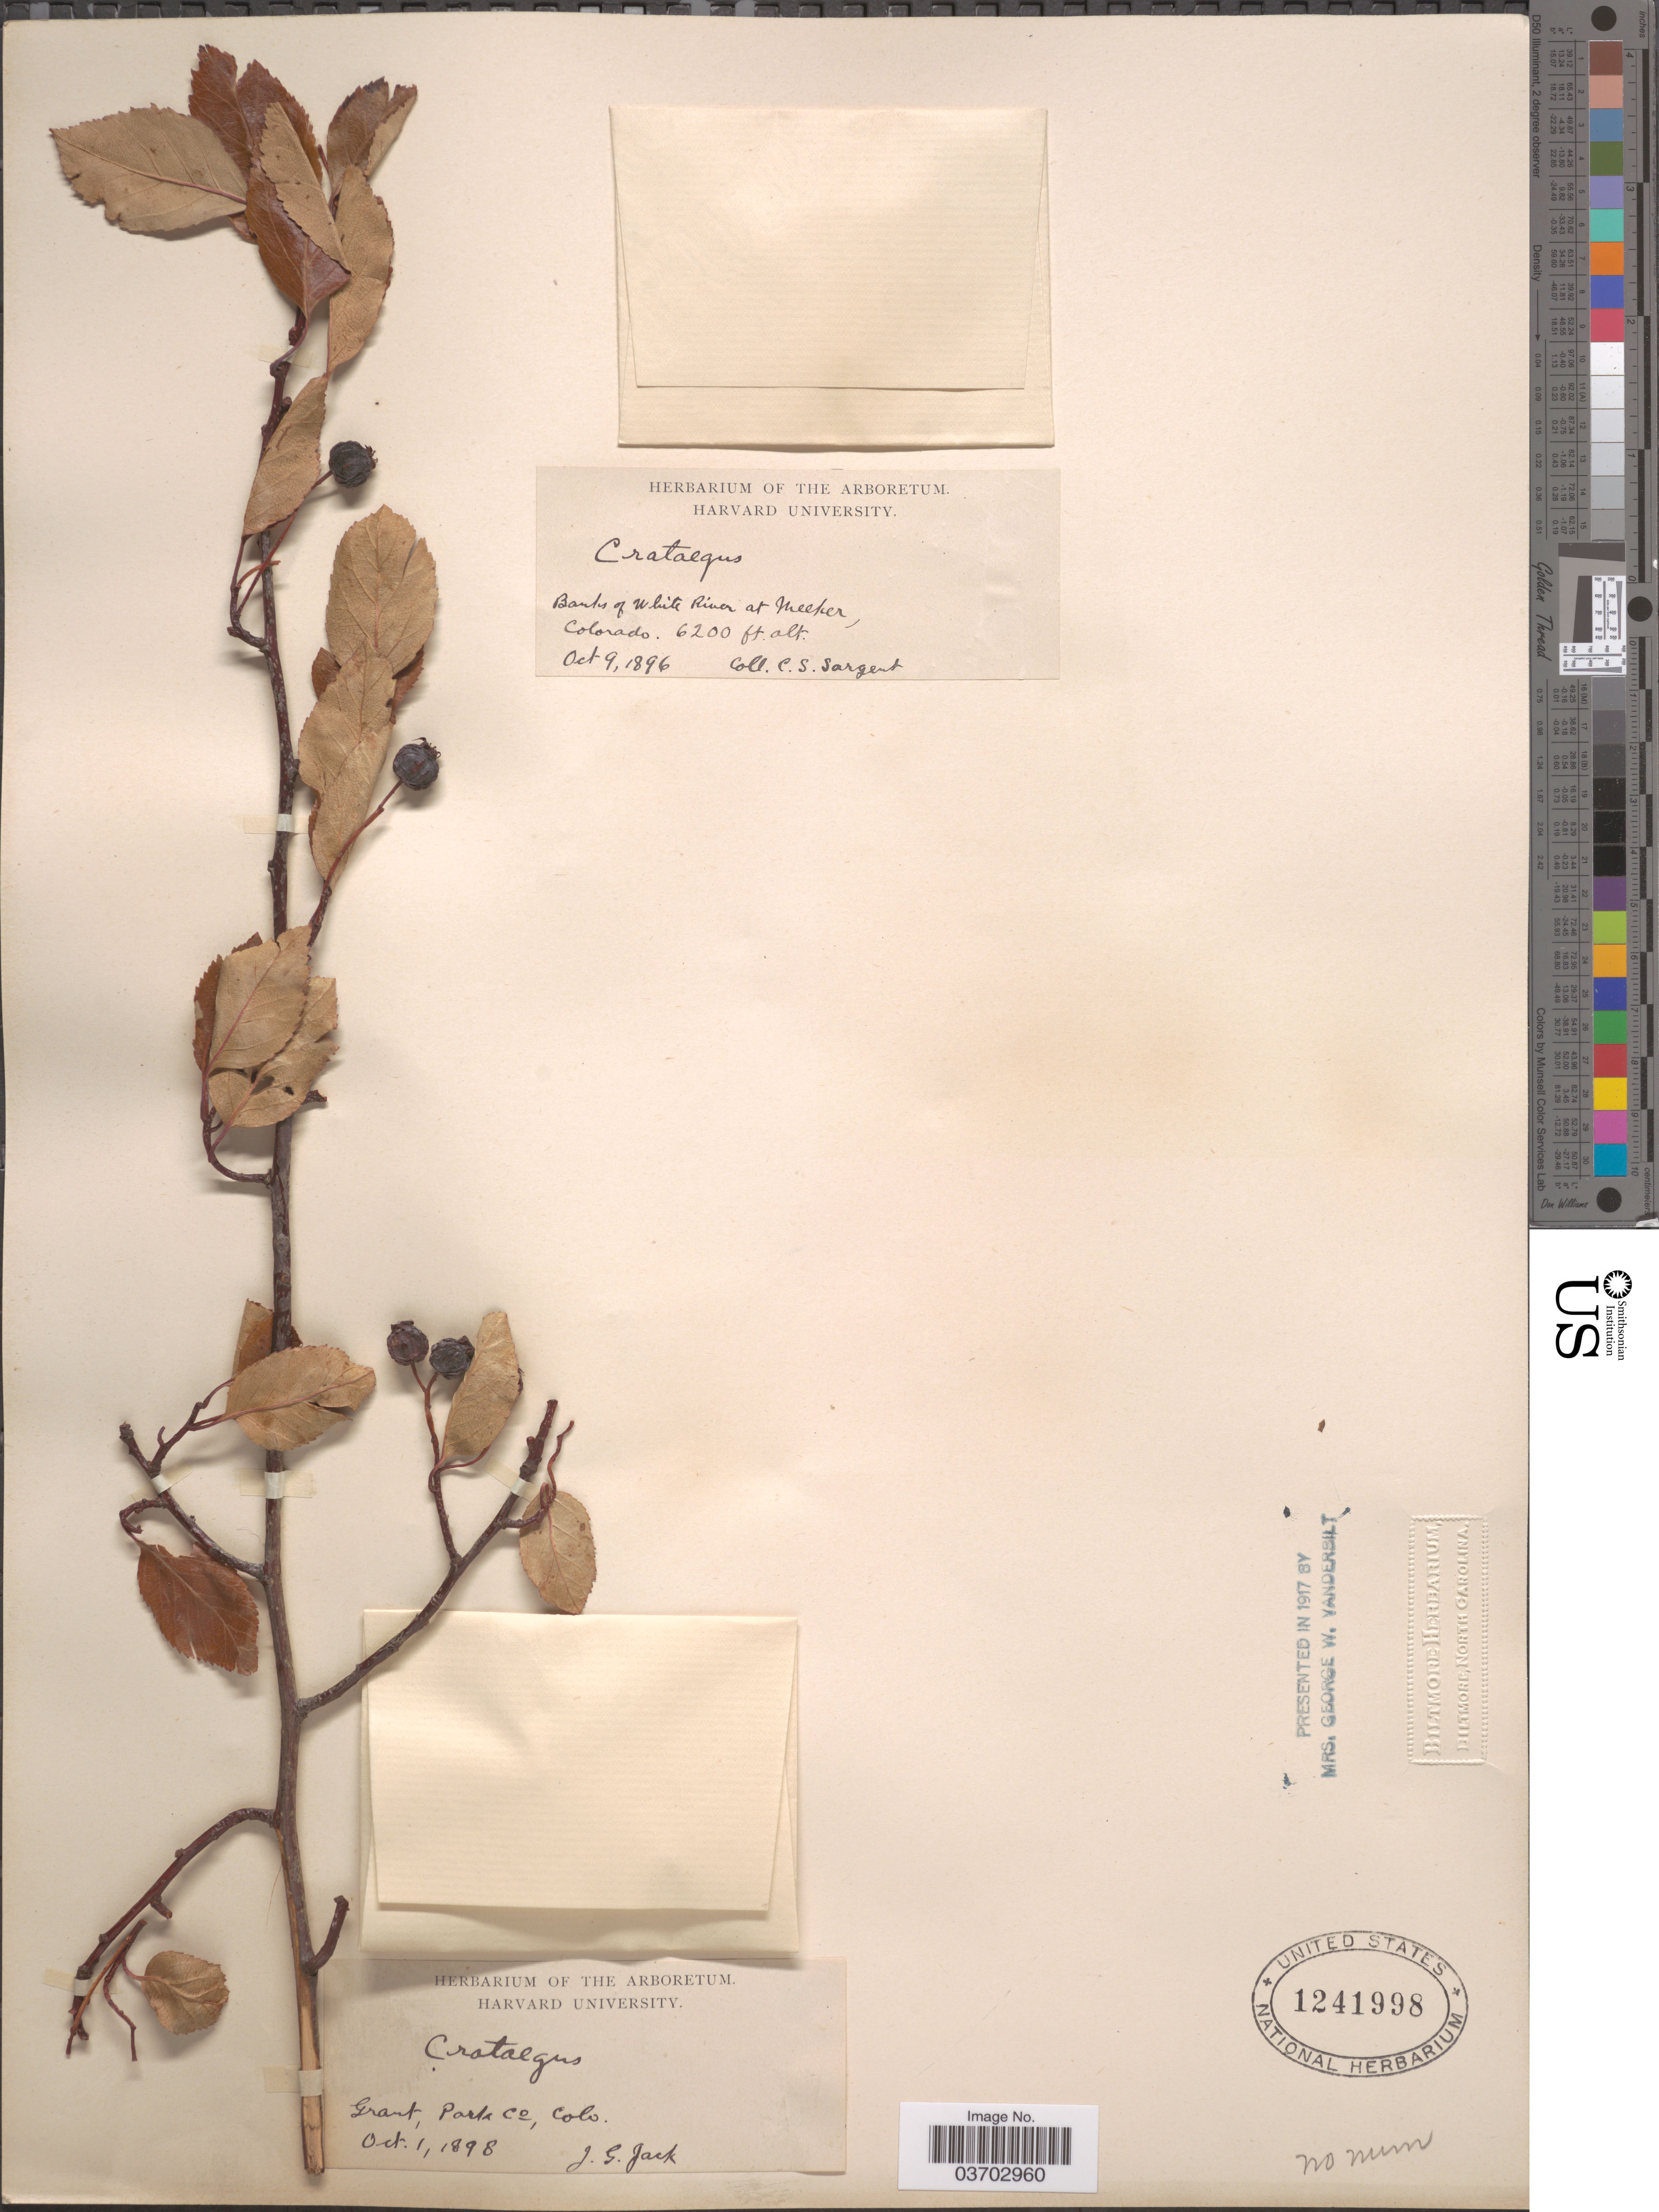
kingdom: Plantae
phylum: Tracheophyta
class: Magnoliopsida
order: Rosales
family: Rosaceae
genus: Crataegus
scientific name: Crataegus sp.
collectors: C. S. Sargent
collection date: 1896-10-09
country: United States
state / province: Colorado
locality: Banks of White River at Meeker.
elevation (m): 1890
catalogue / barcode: US 1241998